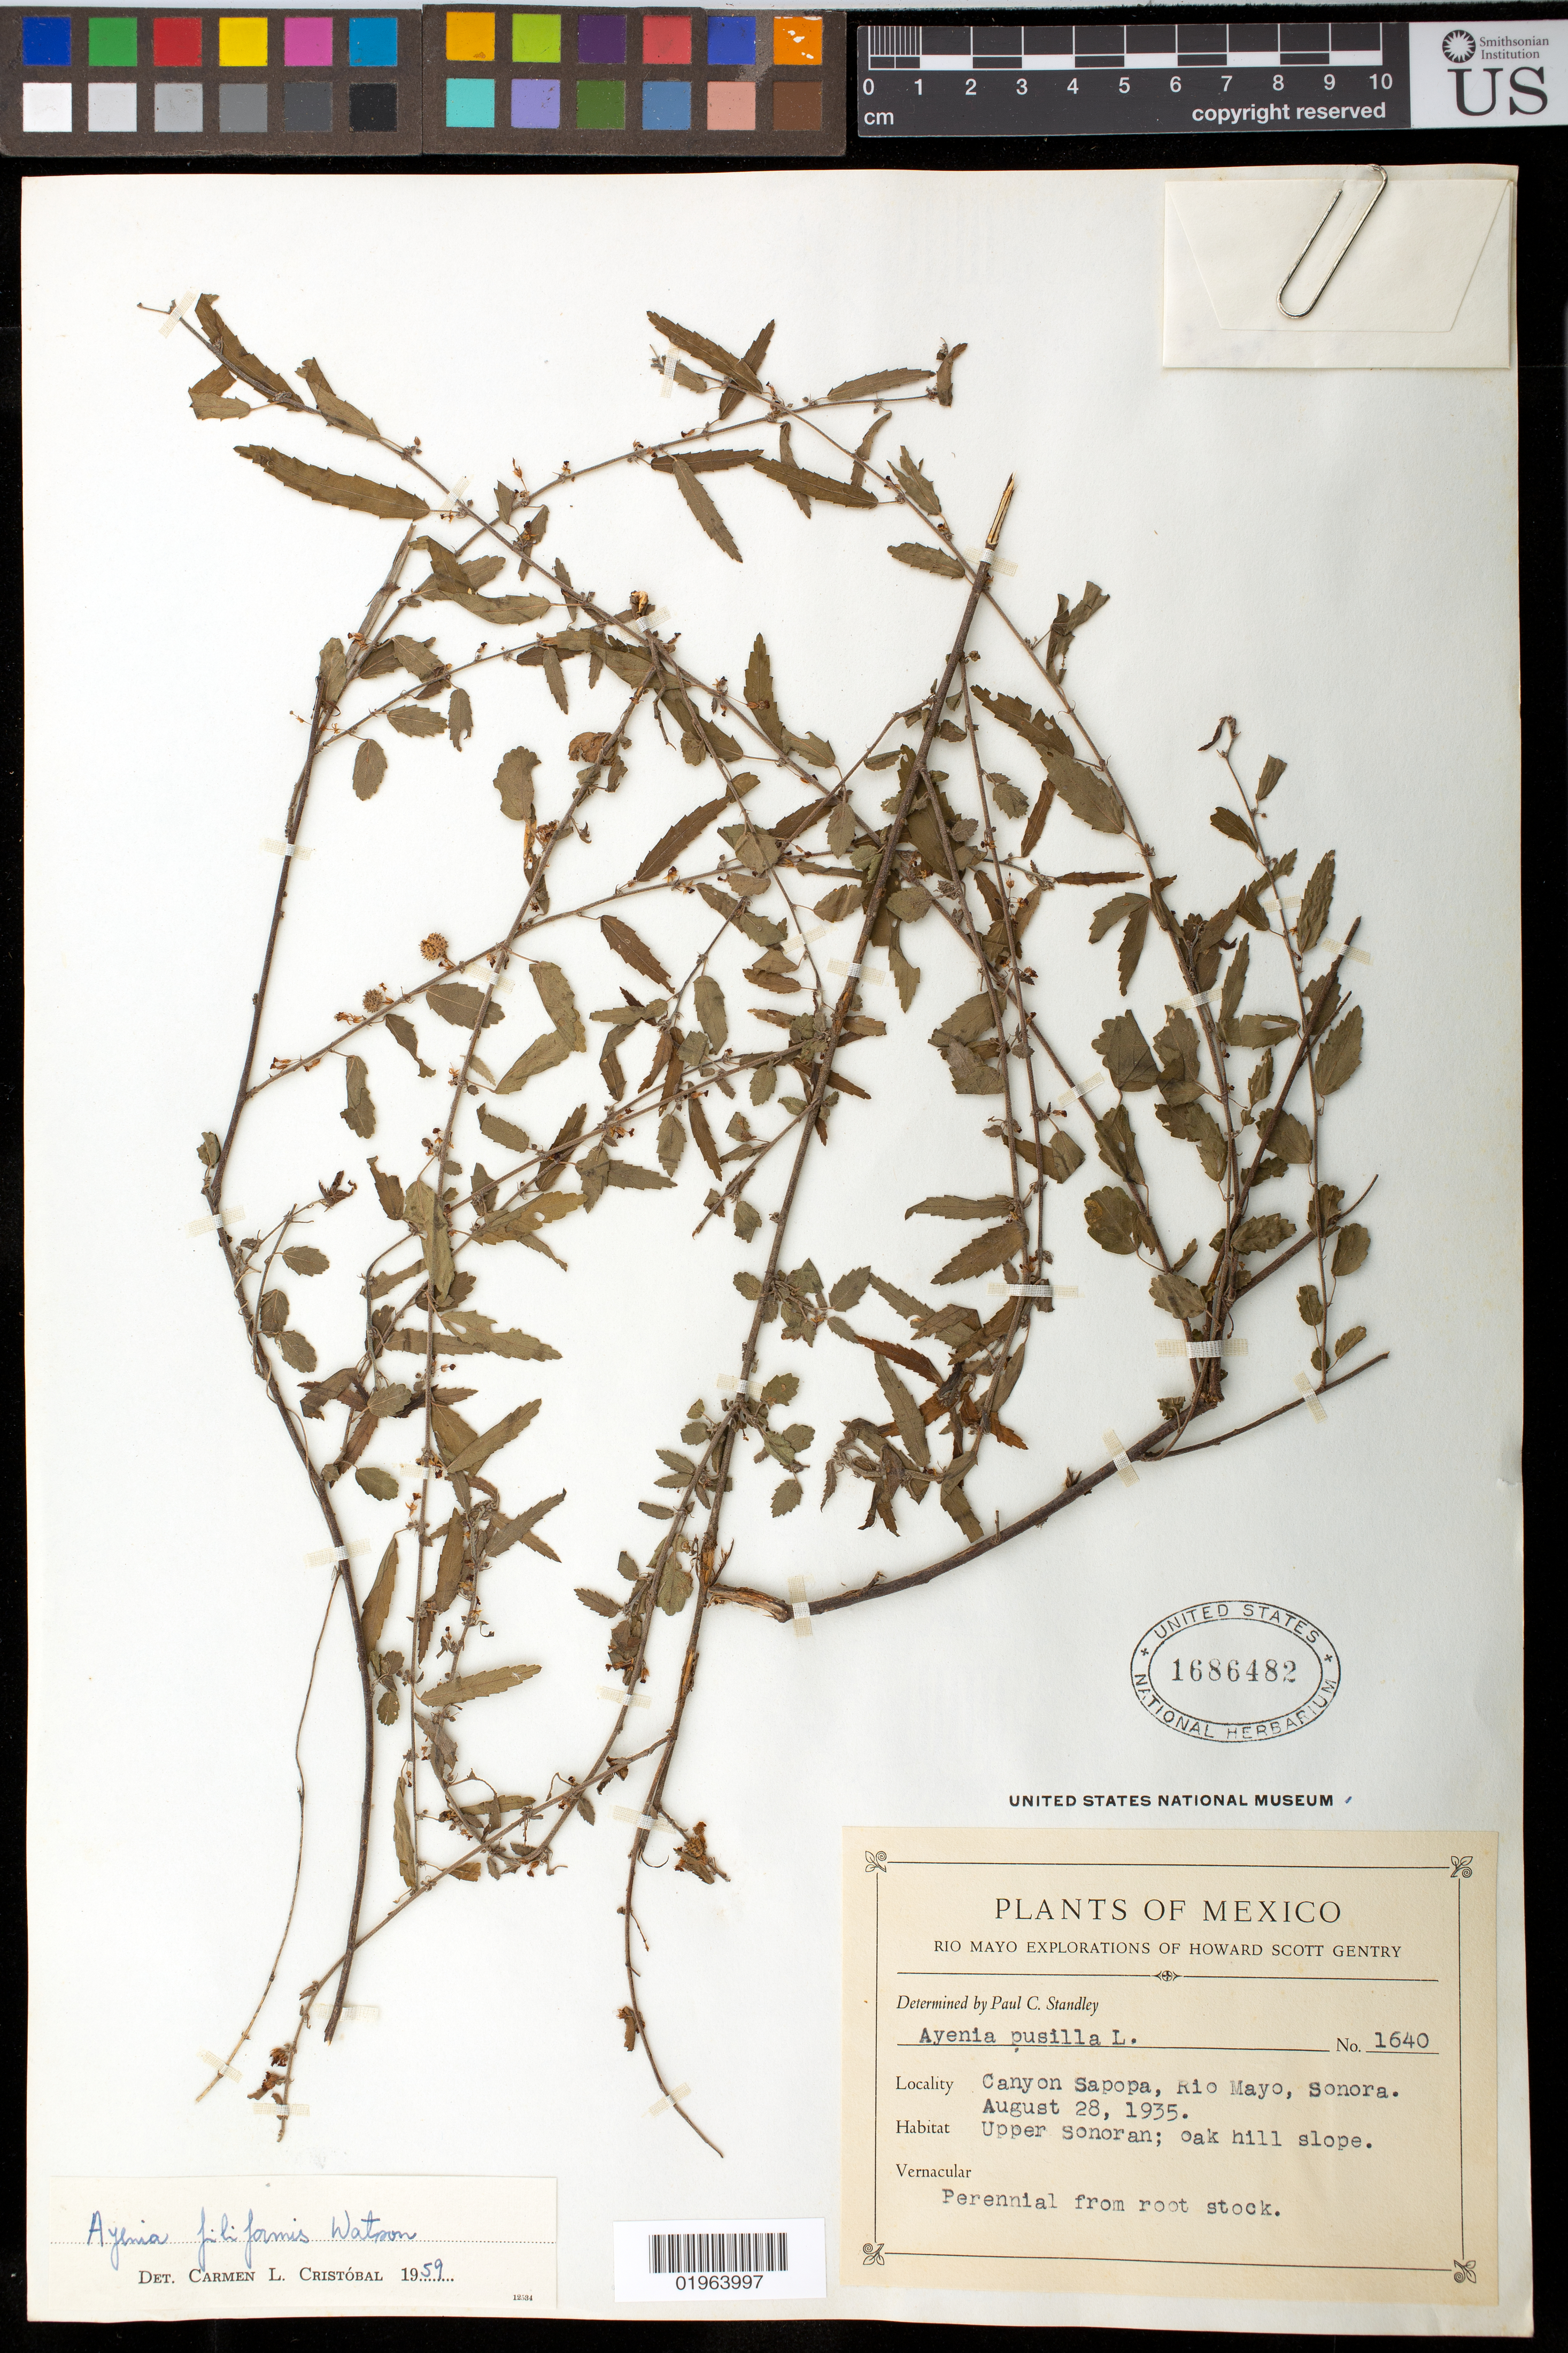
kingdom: Plantae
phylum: Tracheophyta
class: Magnoliopsida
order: Malvales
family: Malvaceae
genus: Ayenia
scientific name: Ayenia filiformis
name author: S. Watson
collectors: H. S. Gentry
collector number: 1640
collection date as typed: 28 Aug 1935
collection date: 1935-08-28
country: Mexico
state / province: Sonora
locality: Canyon Sapopa, Rio Mayo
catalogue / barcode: US 1686482